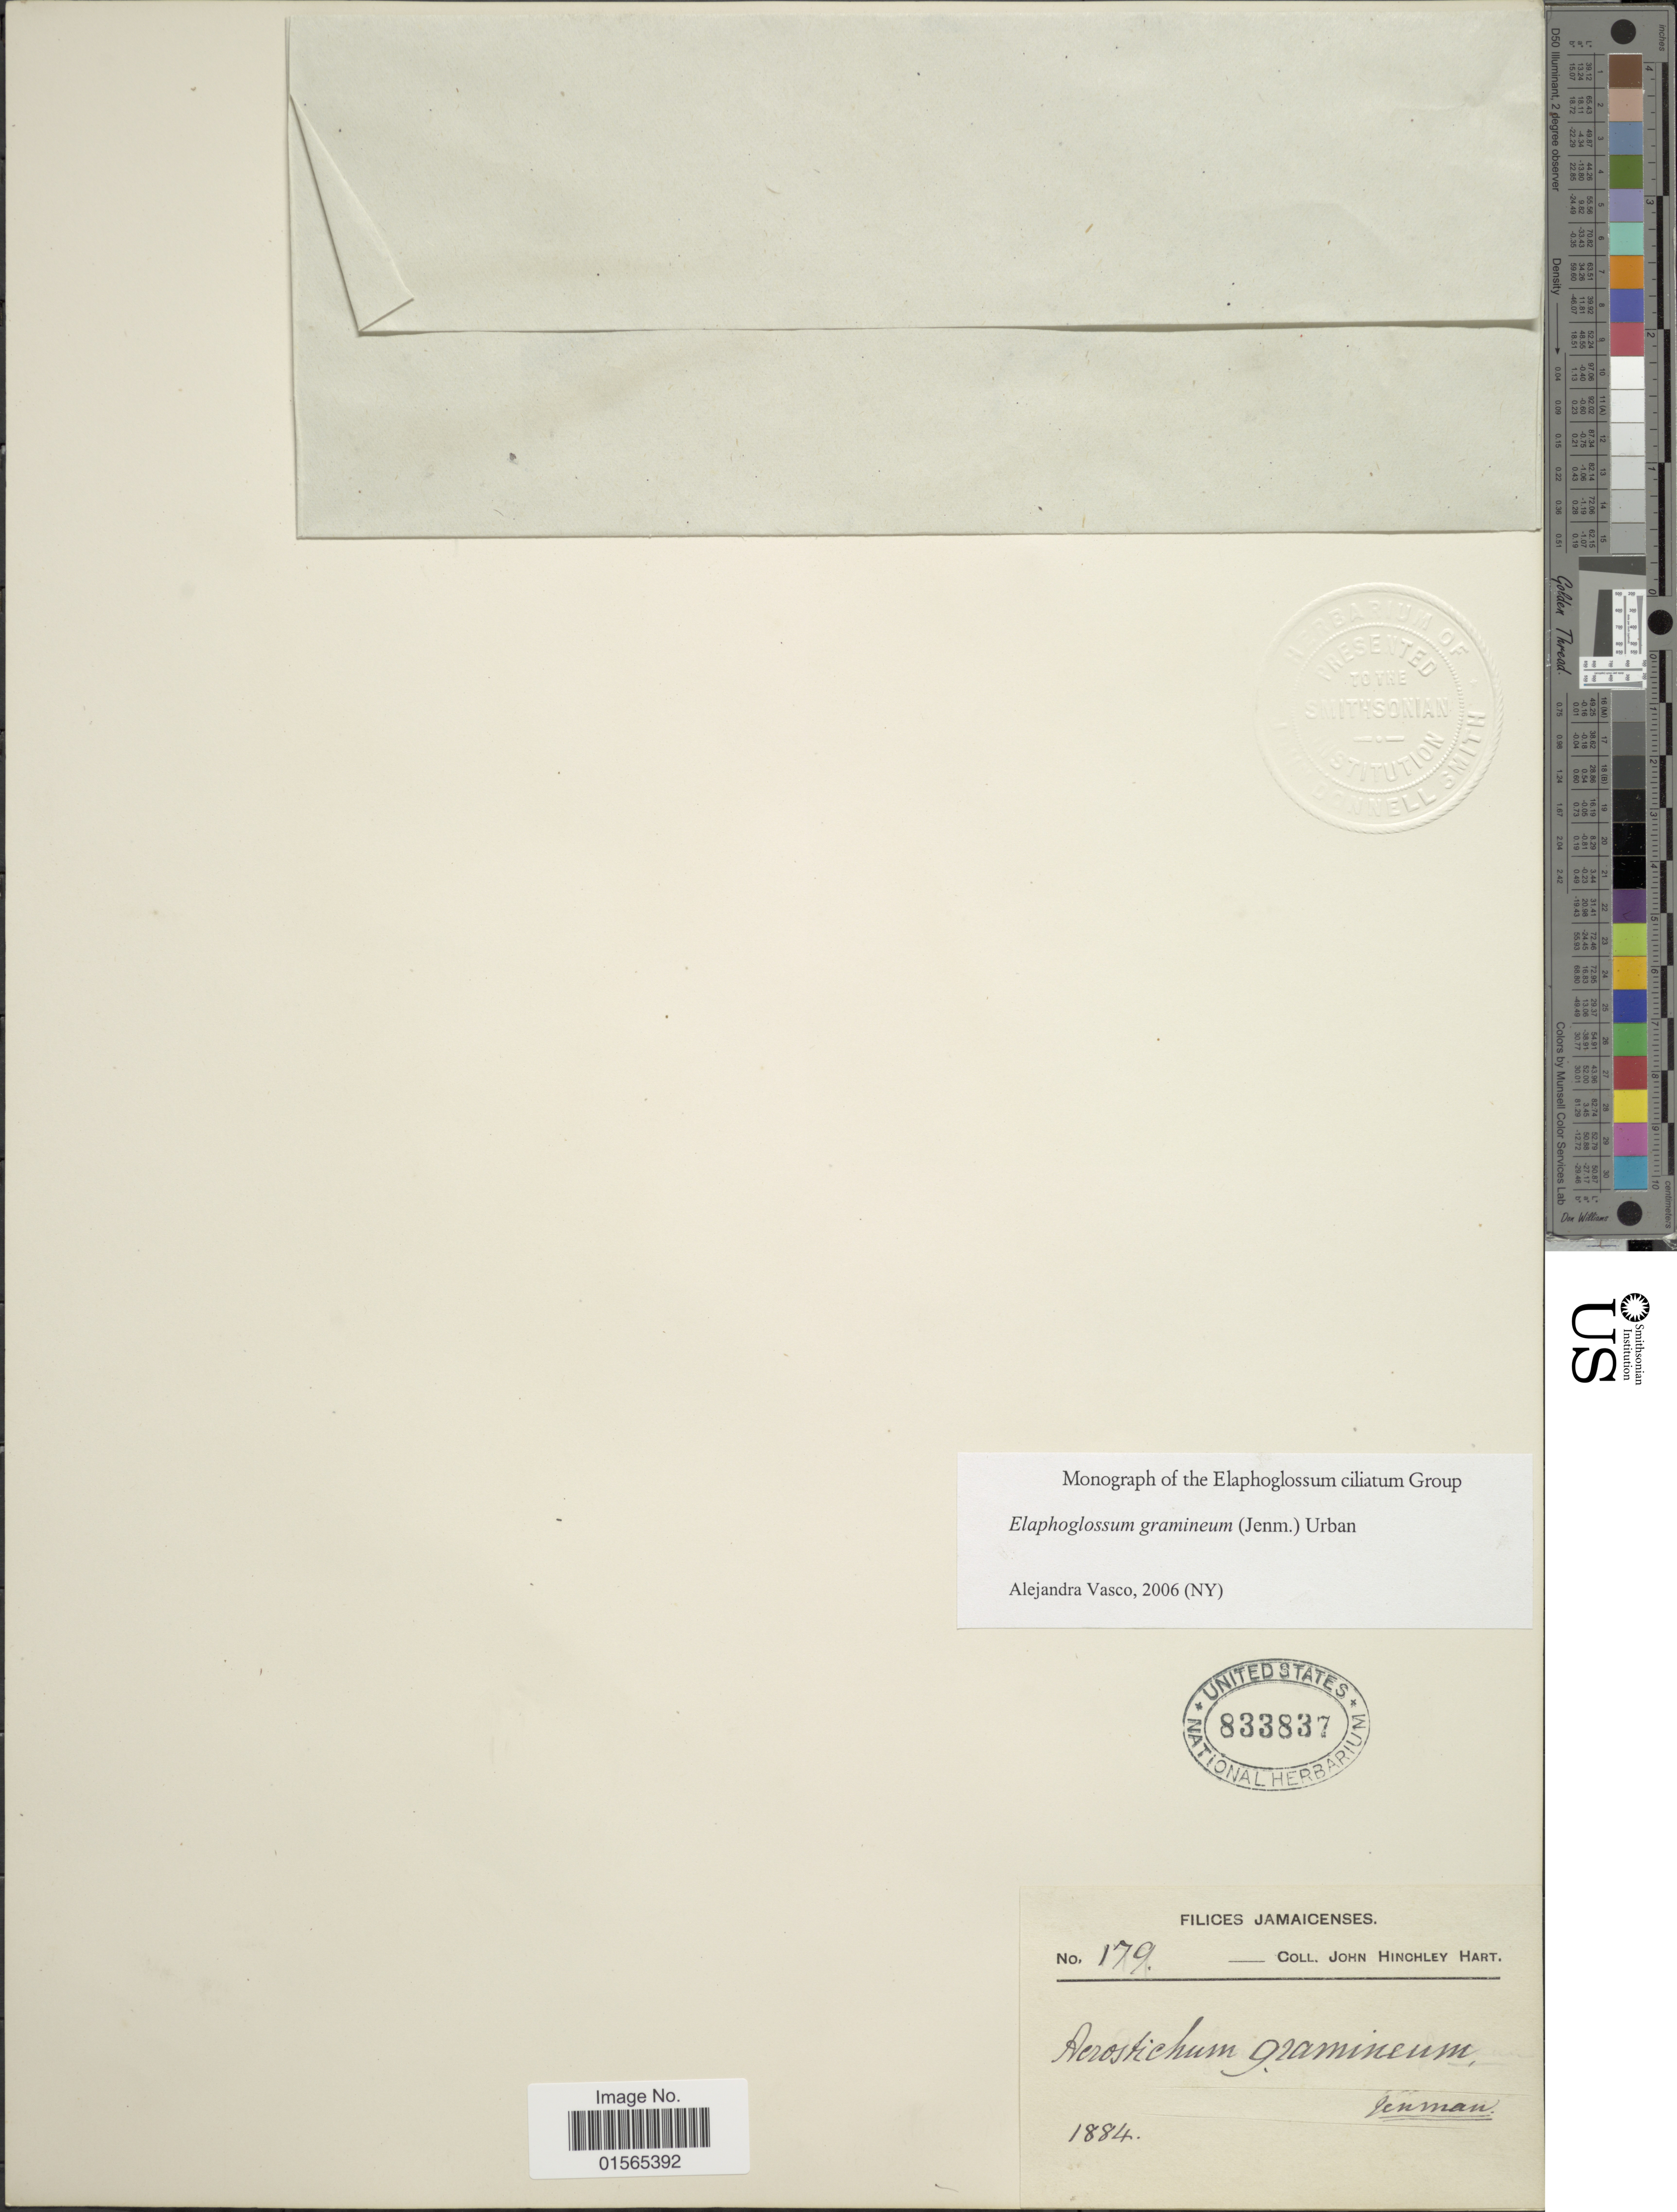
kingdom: Plantae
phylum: Tracheophyta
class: Polypodiopsida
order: Polypodiales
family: Dryopteridaceae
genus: Elaphoglossum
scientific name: Elaphoglossum gramineum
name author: (Jenman) Urb.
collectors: J. H. Hart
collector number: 179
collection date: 1884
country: Jamaica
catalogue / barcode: US 833837